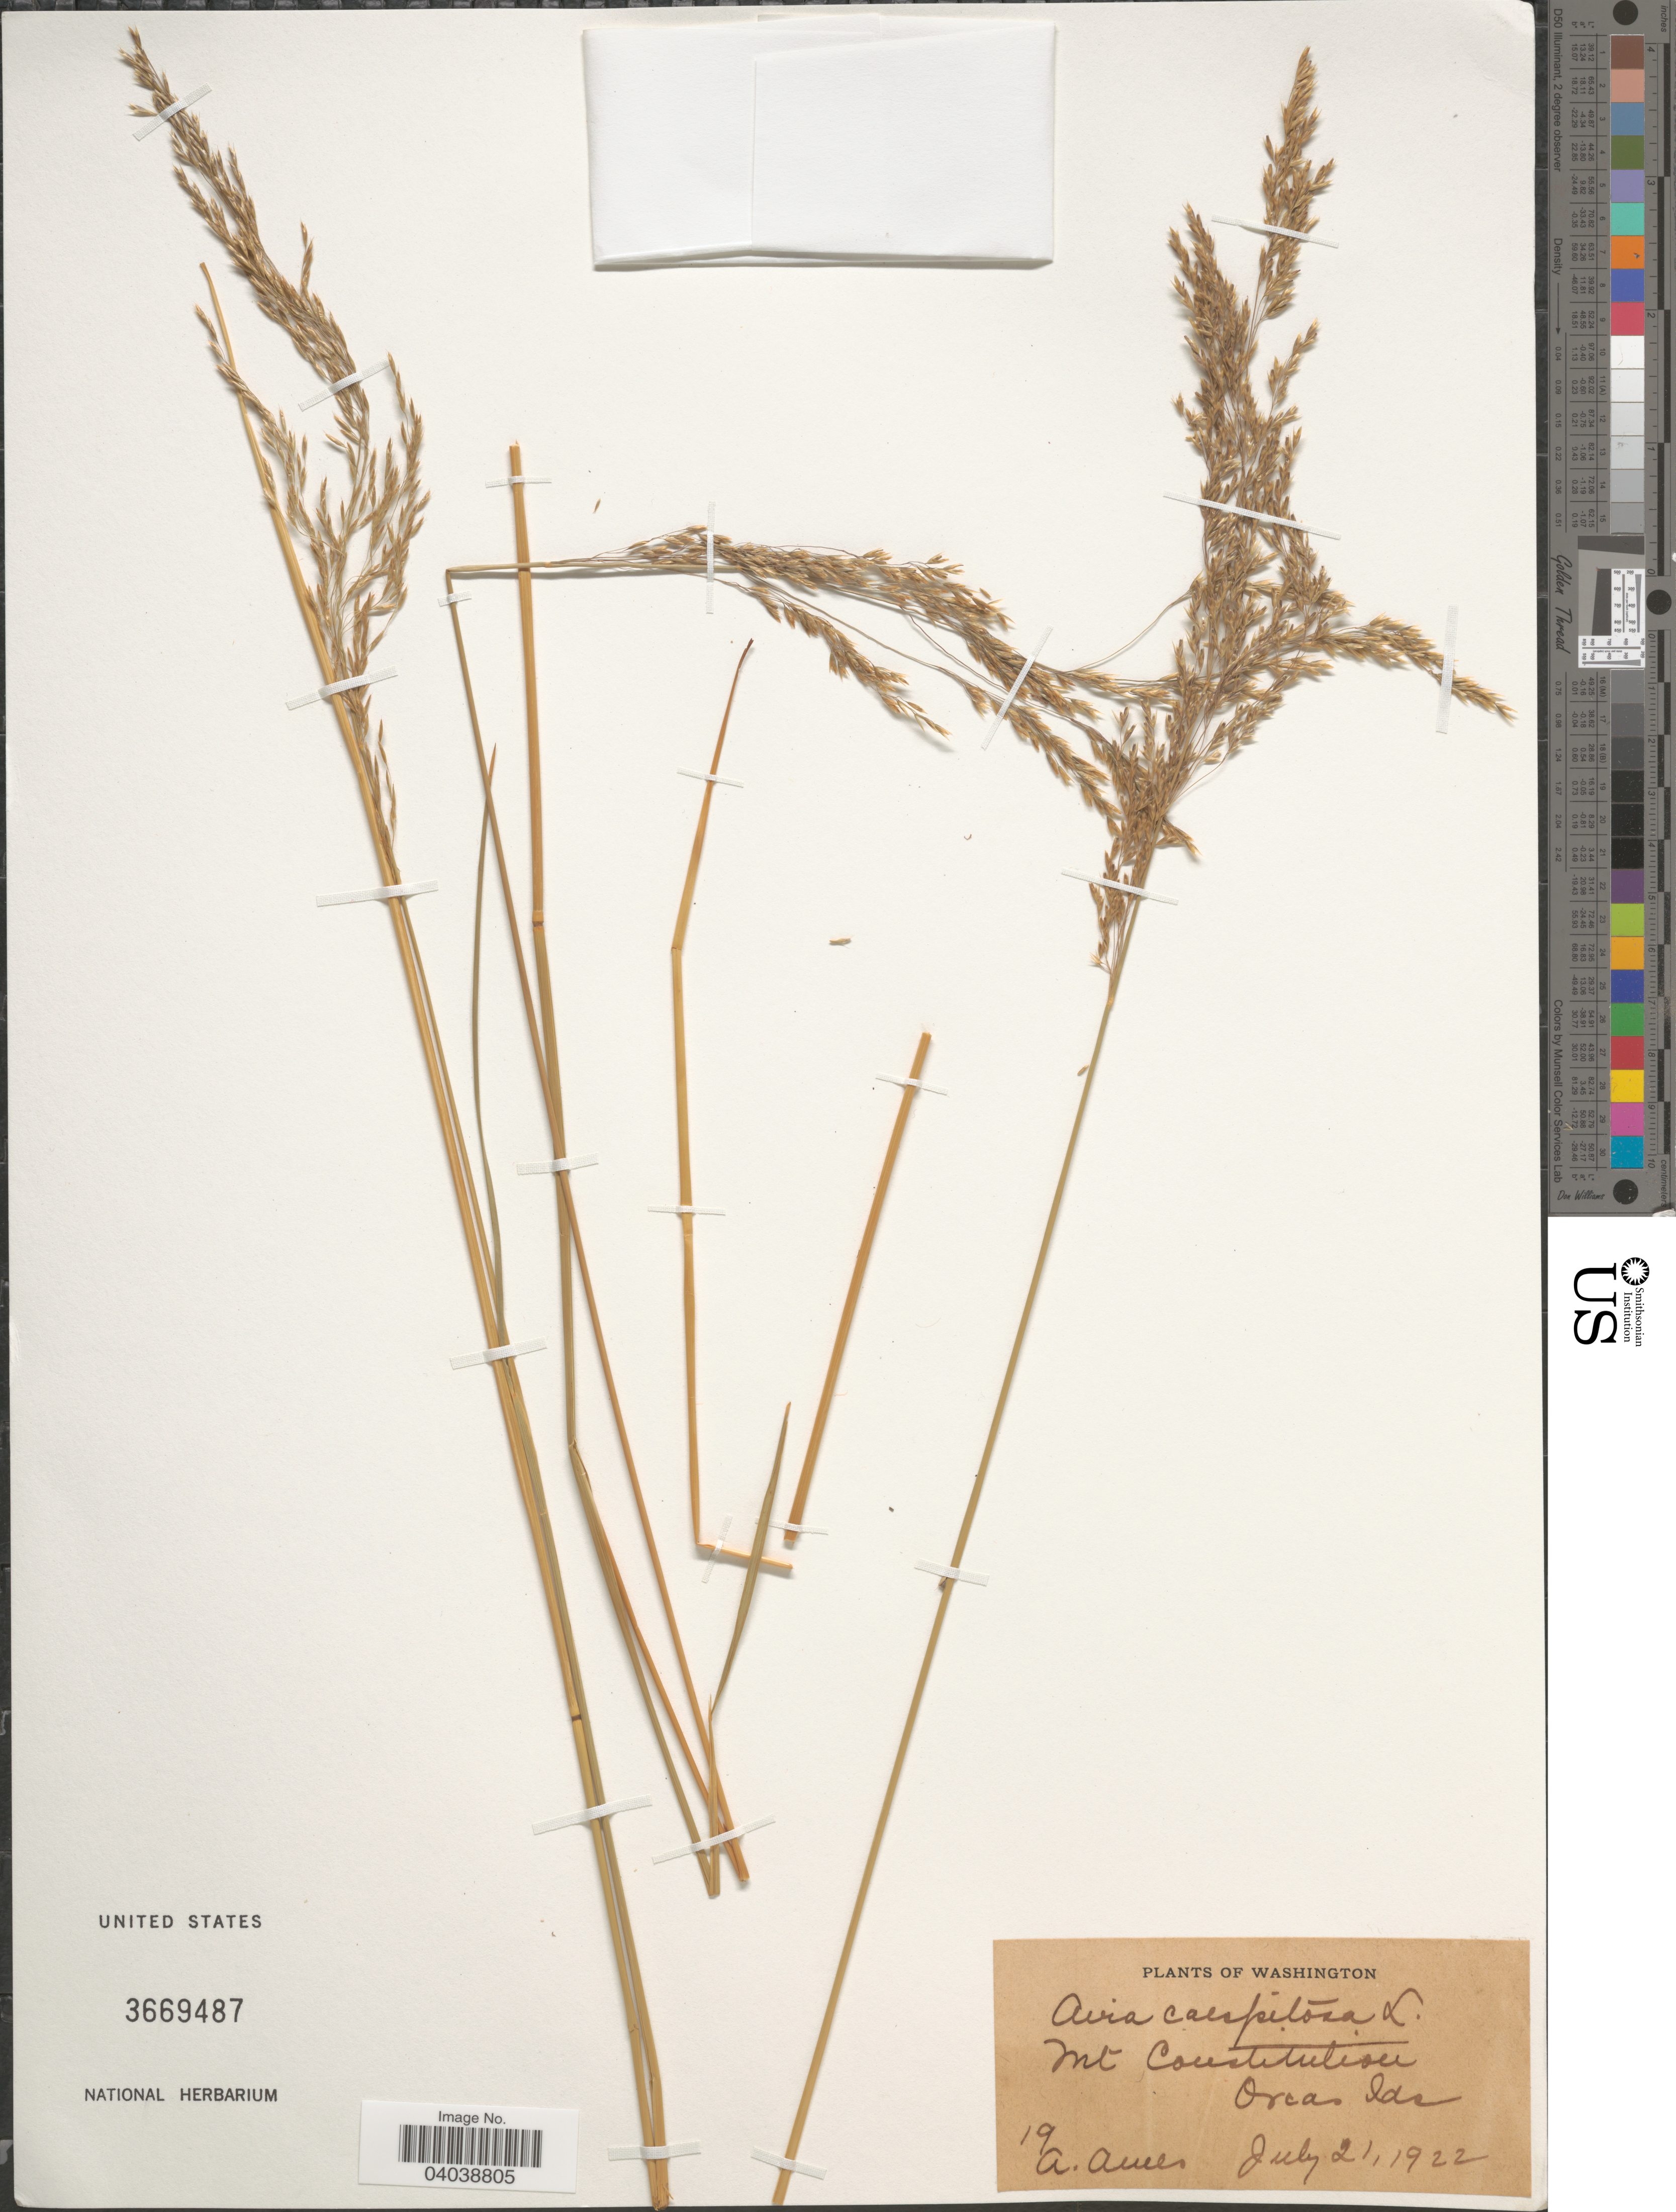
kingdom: Plantae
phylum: Tracheophyta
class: Liliopsida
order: Poales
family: Poaceae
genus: Deschampsia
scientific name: Deschampsia cespitosa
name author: (L.) P. Beauv.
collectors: A. Ames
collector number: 19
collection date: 1922-07-21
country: United States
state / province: Washington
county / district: San Juan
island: Orcas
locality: Mt. Constitution, Orcas Ids.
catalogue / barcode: US 3669487